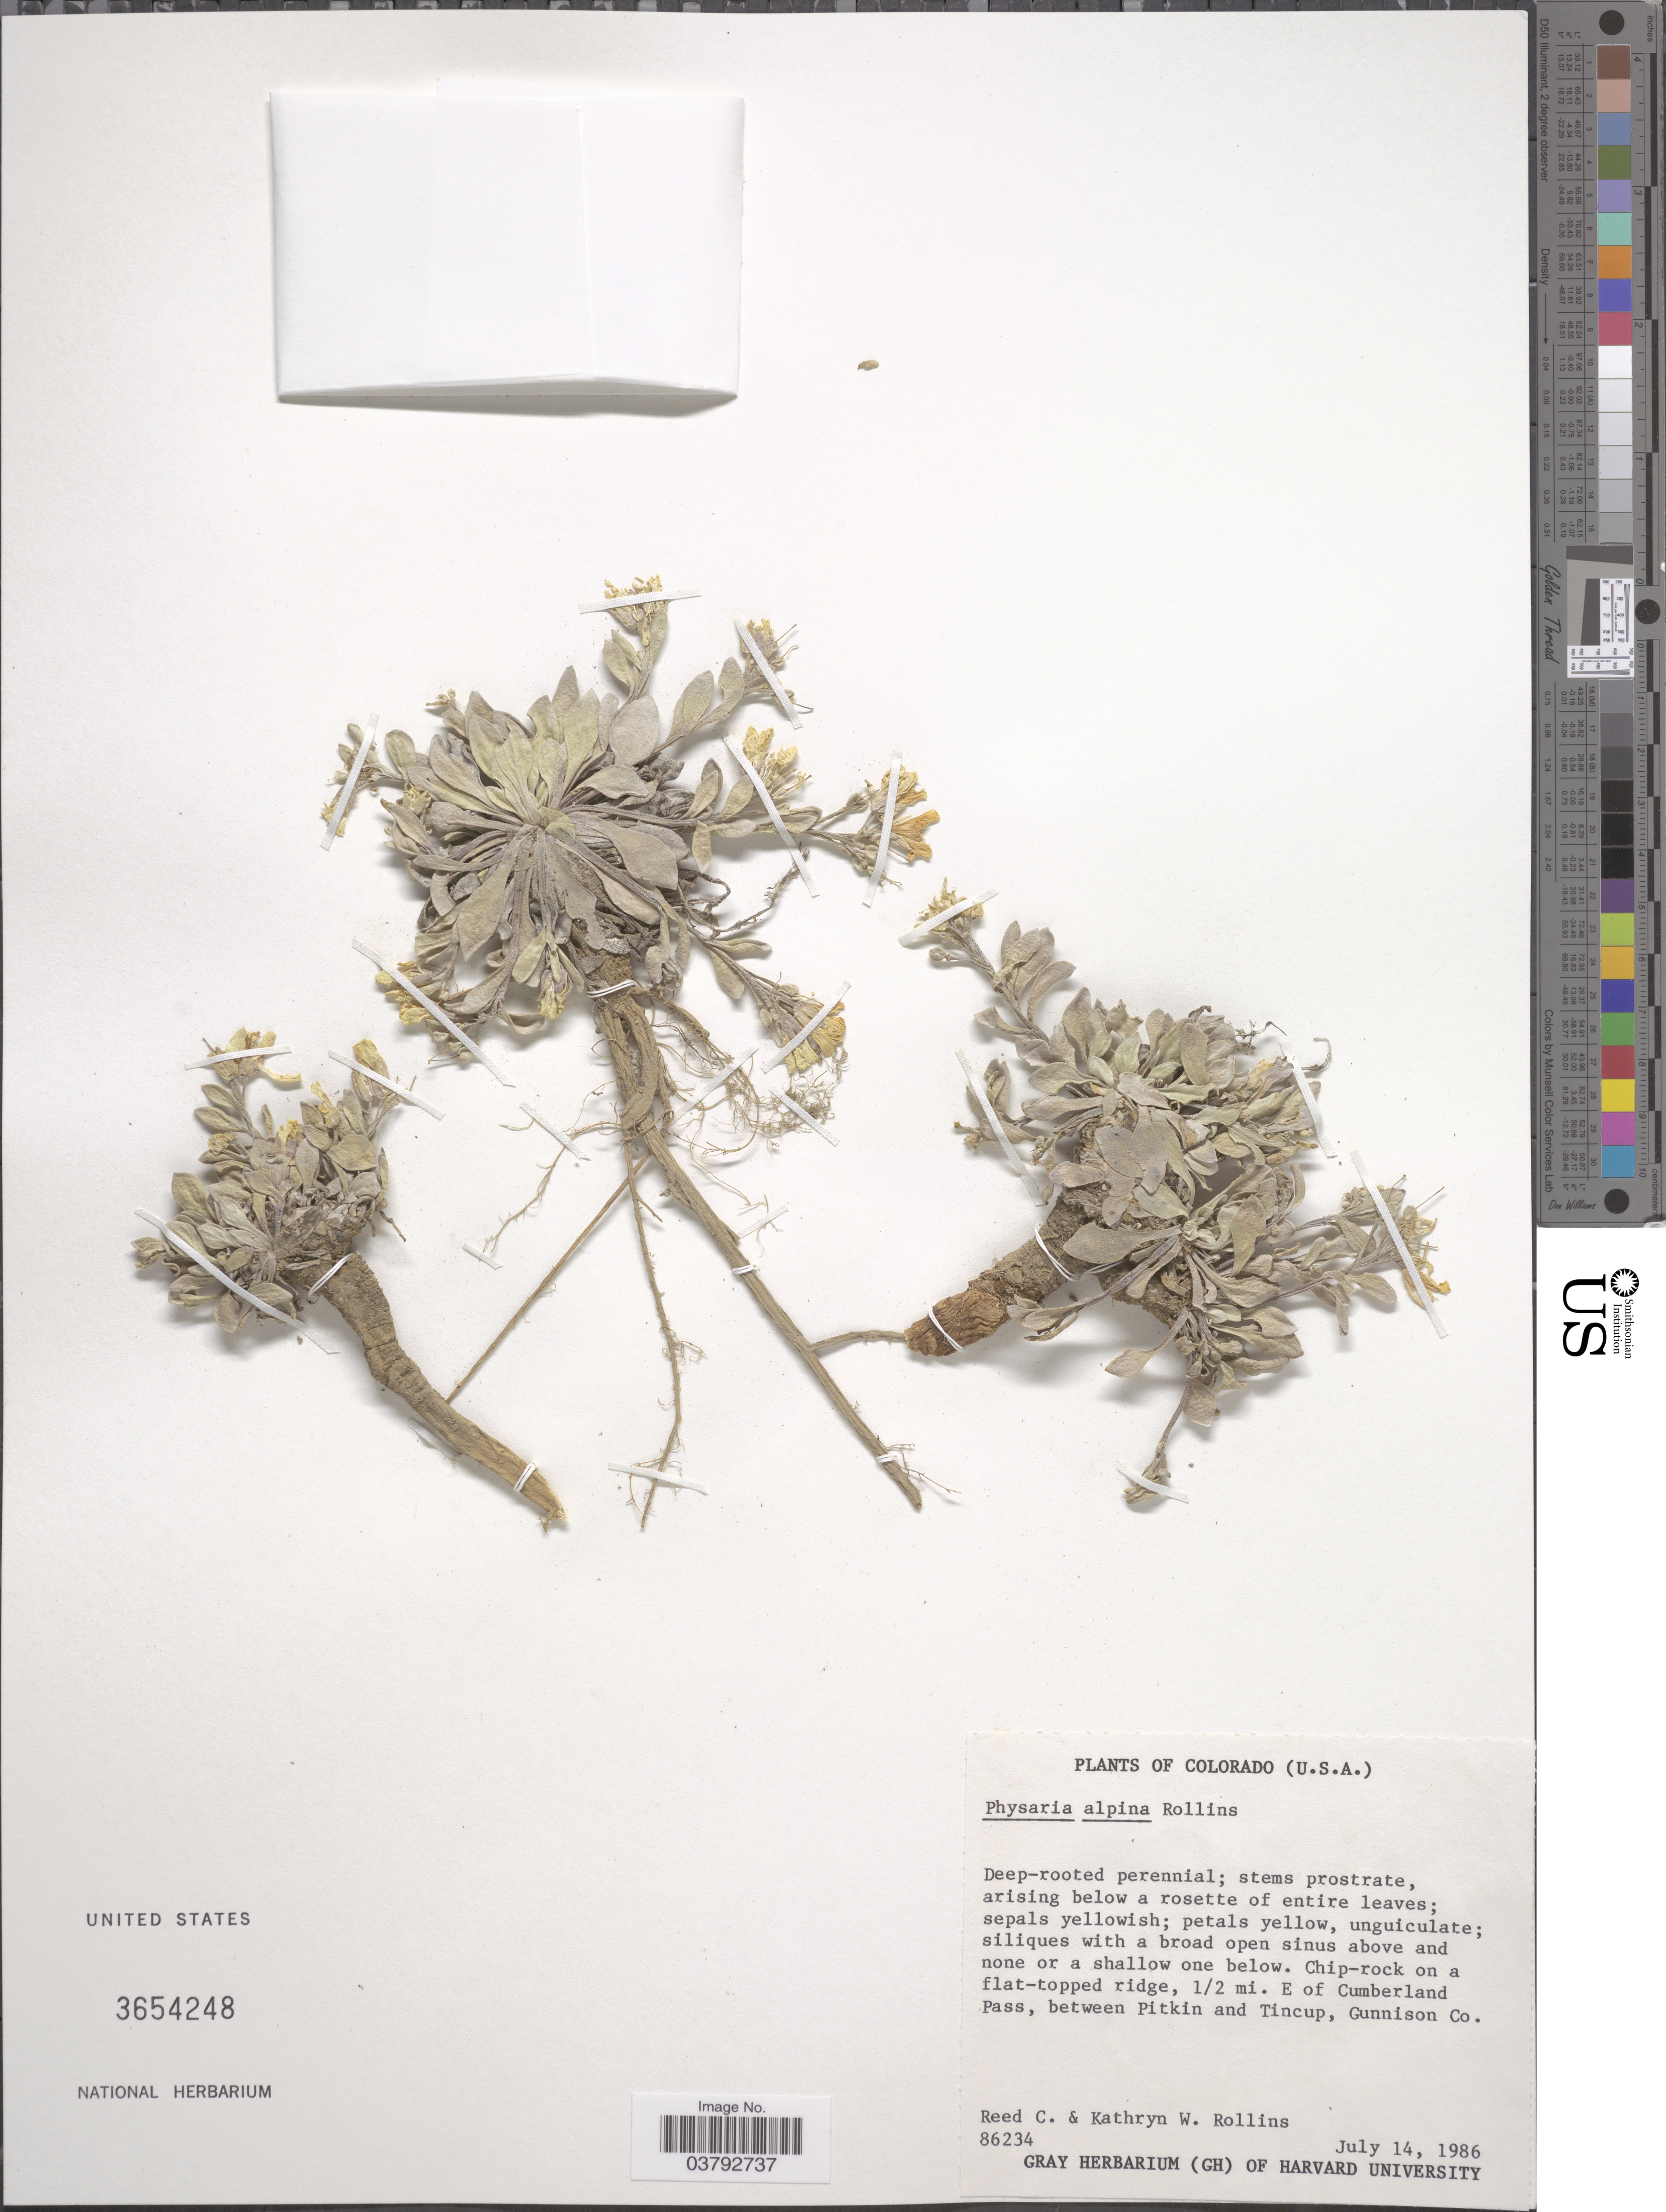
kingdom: Plantae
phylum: Tracheophyta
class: Magnoliopsida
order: Brassicales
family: Brassicaceae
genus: Physaria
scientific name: Physaria alpina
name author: Rollins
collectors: R. C. Rollins & K. W. Rollins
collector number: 86234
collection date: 1986-07-14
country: United States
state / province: Colorado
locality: ½ mi. E of Cumberland Pass, between Pitkin and Tincup, Gunnison Co.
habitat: chip rock on a flat topped ridge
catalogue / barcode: US 3654248